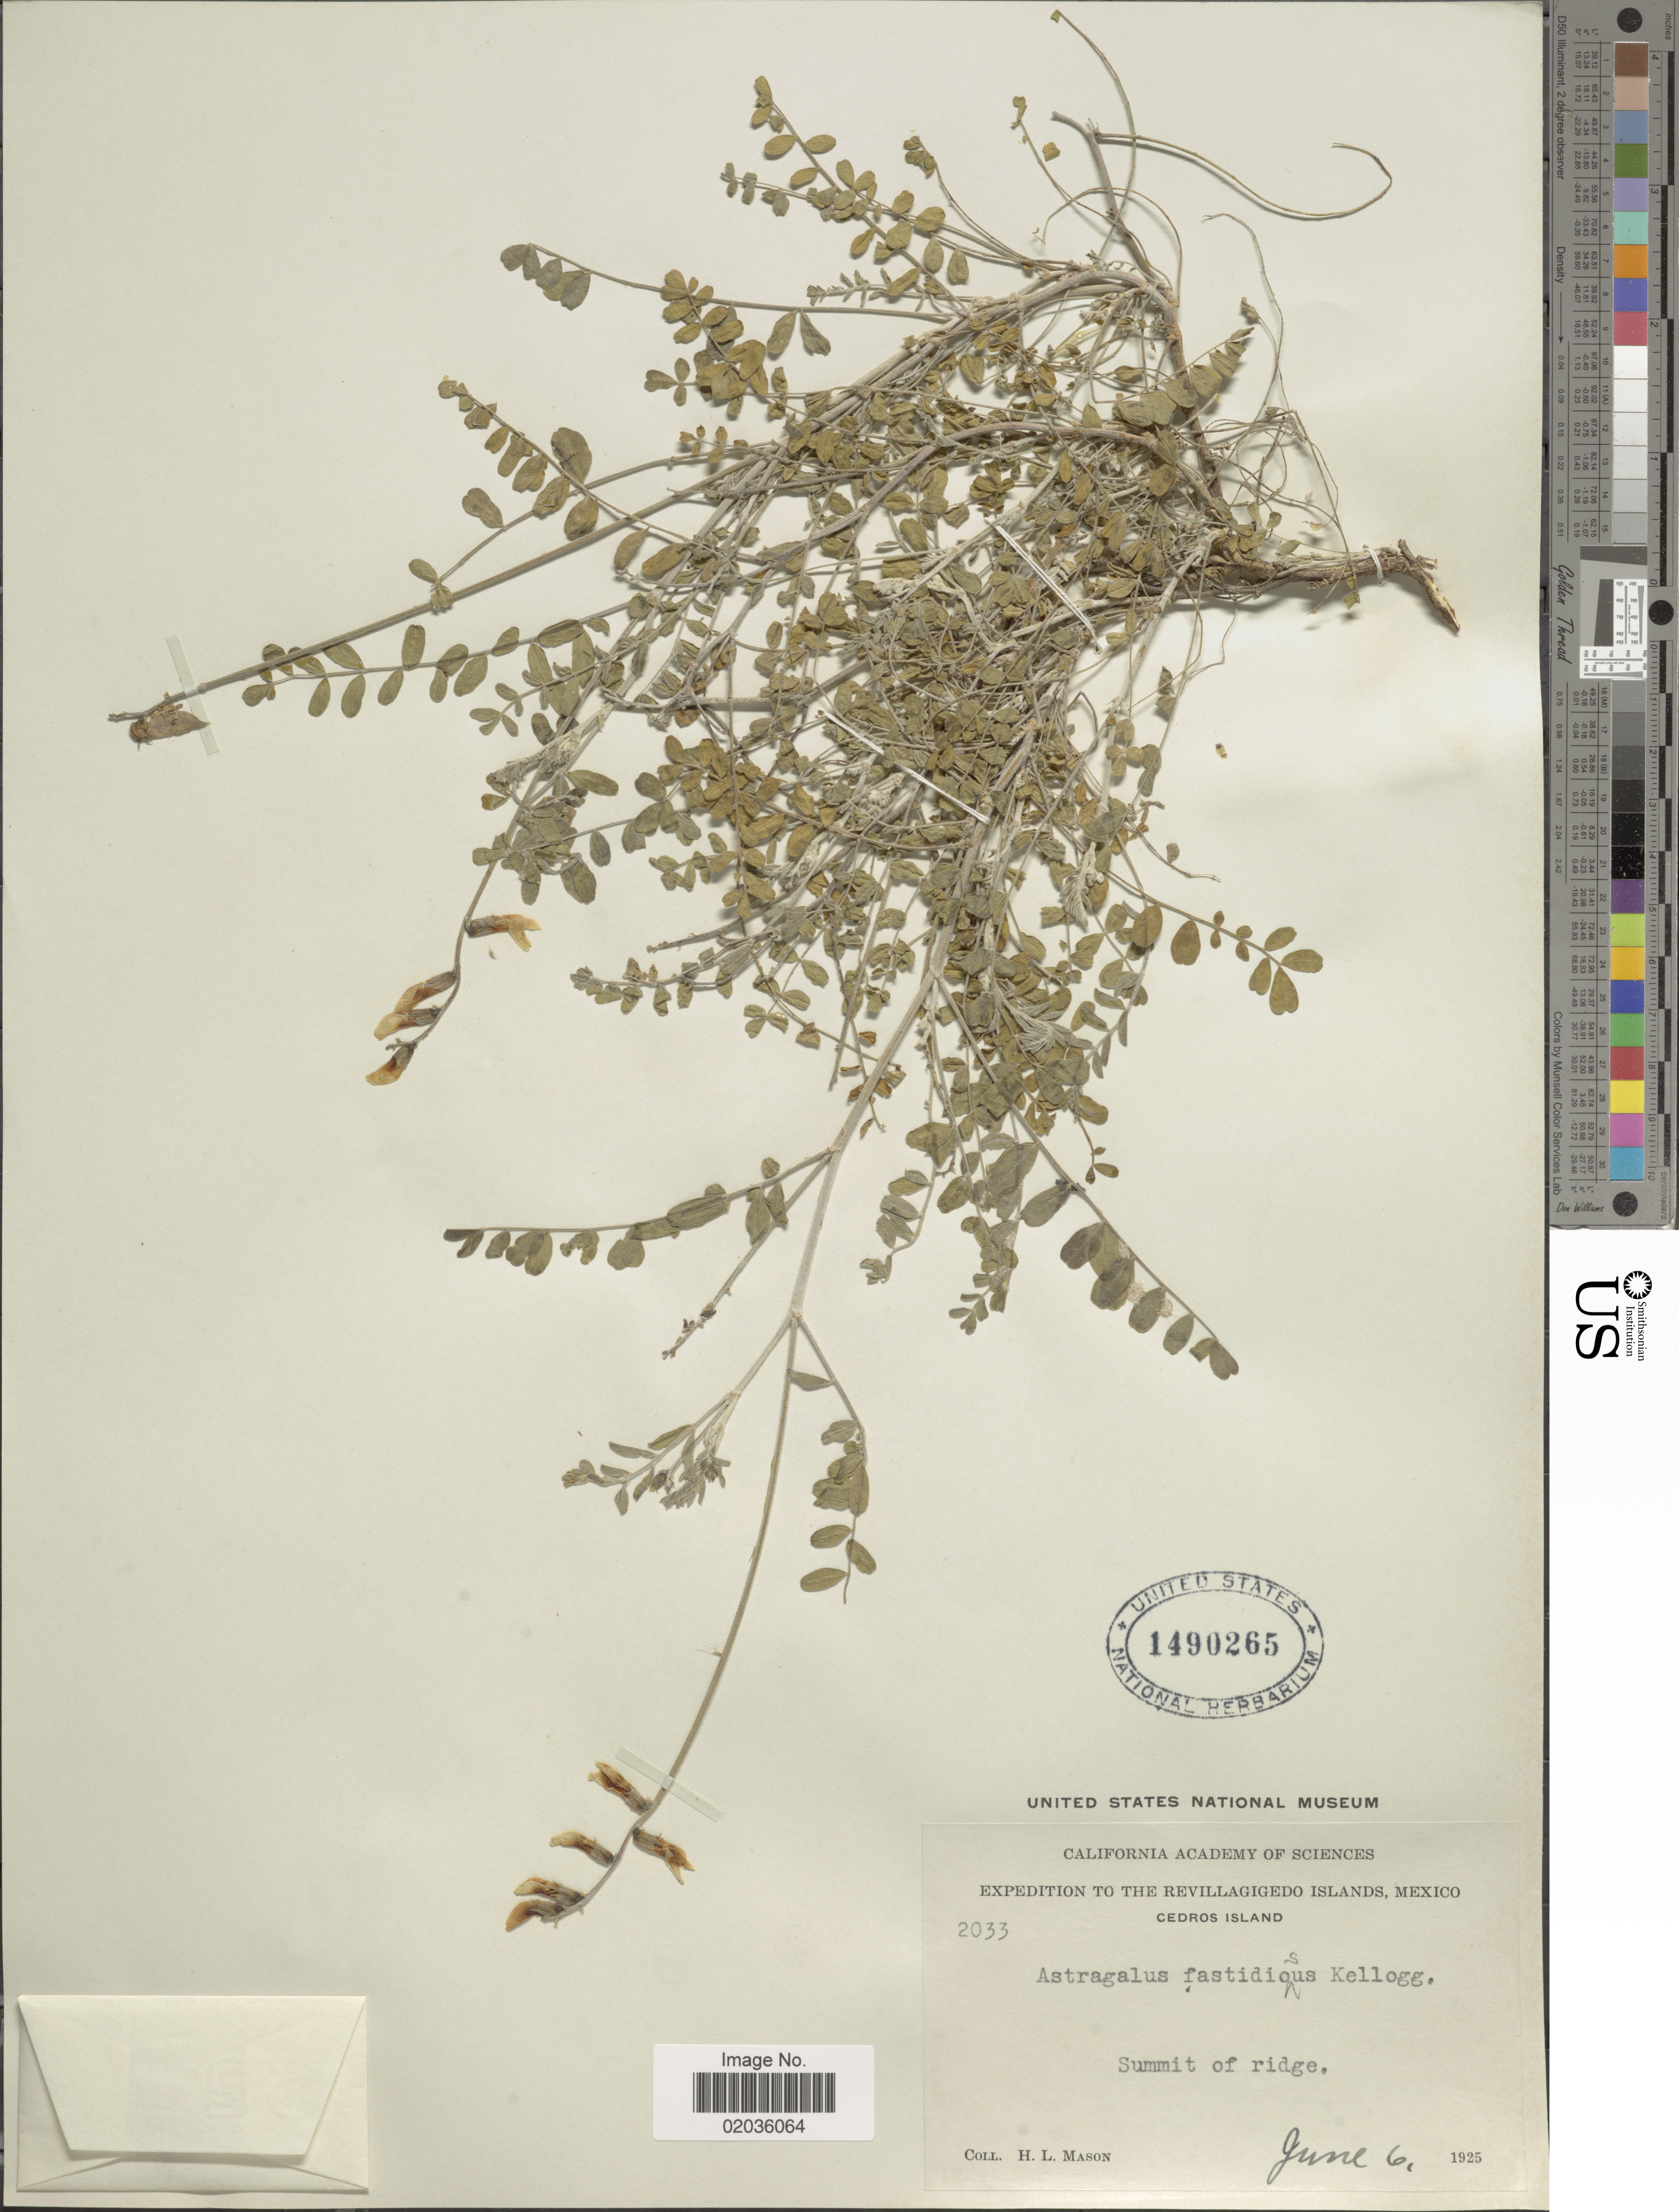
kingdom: Plantae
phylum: Tracheophyta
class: Magnoliopsida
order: Fabales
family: Fabaceae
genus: Astragalus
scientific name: Astragalus fastidiosus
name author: Greene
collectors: H. L. Mason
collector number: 2033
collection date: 1925-06-06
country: Mexico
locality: Revillagigedo Islands, Mexico, Cedros Island. Summit of ridge.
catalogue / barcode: US 1490265